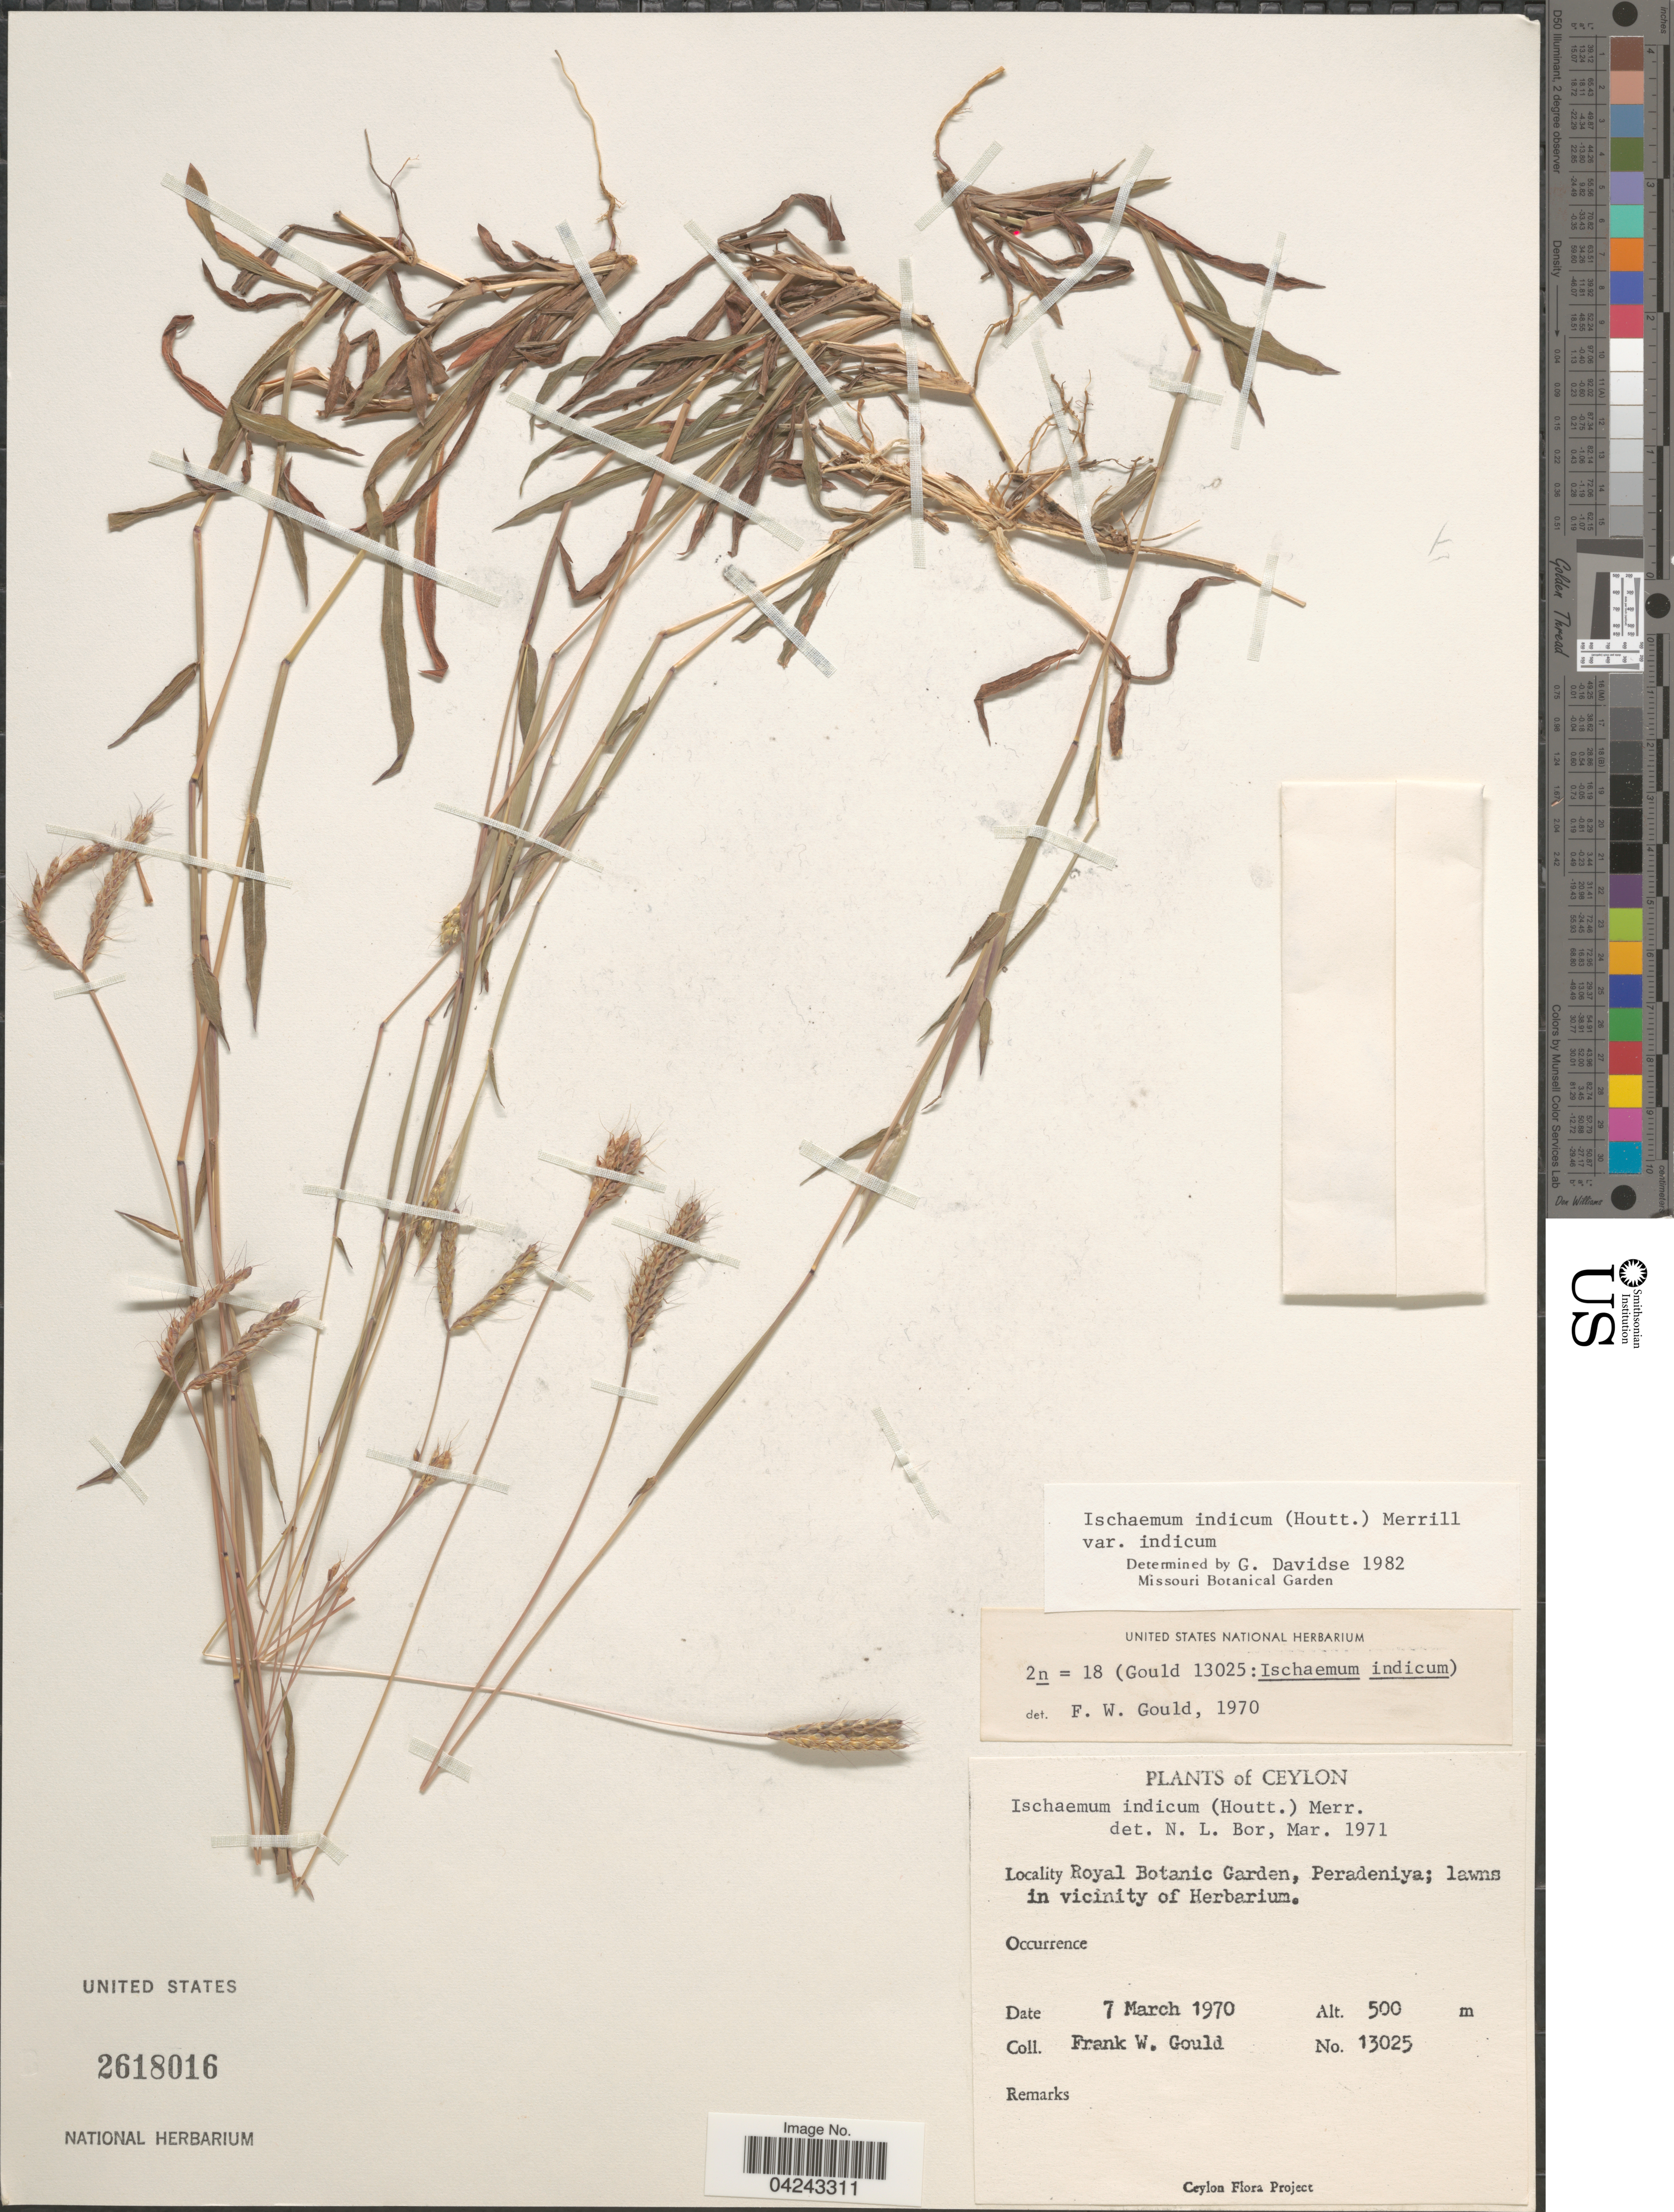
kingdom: Plantae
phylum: Tracheophyta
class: Liliopsida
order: Poales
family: Poaceae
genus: Ischaemum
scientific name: Ischaemum ciliare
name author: Retz.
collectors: F. W. Gould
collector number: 13025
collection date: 1970-03-07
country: Sri Lanka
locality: Ceylon. Royal Botanic Garden, Peradeniya; lawns in vicinity of Herbarium.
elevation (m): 500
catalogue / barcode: US 2618016